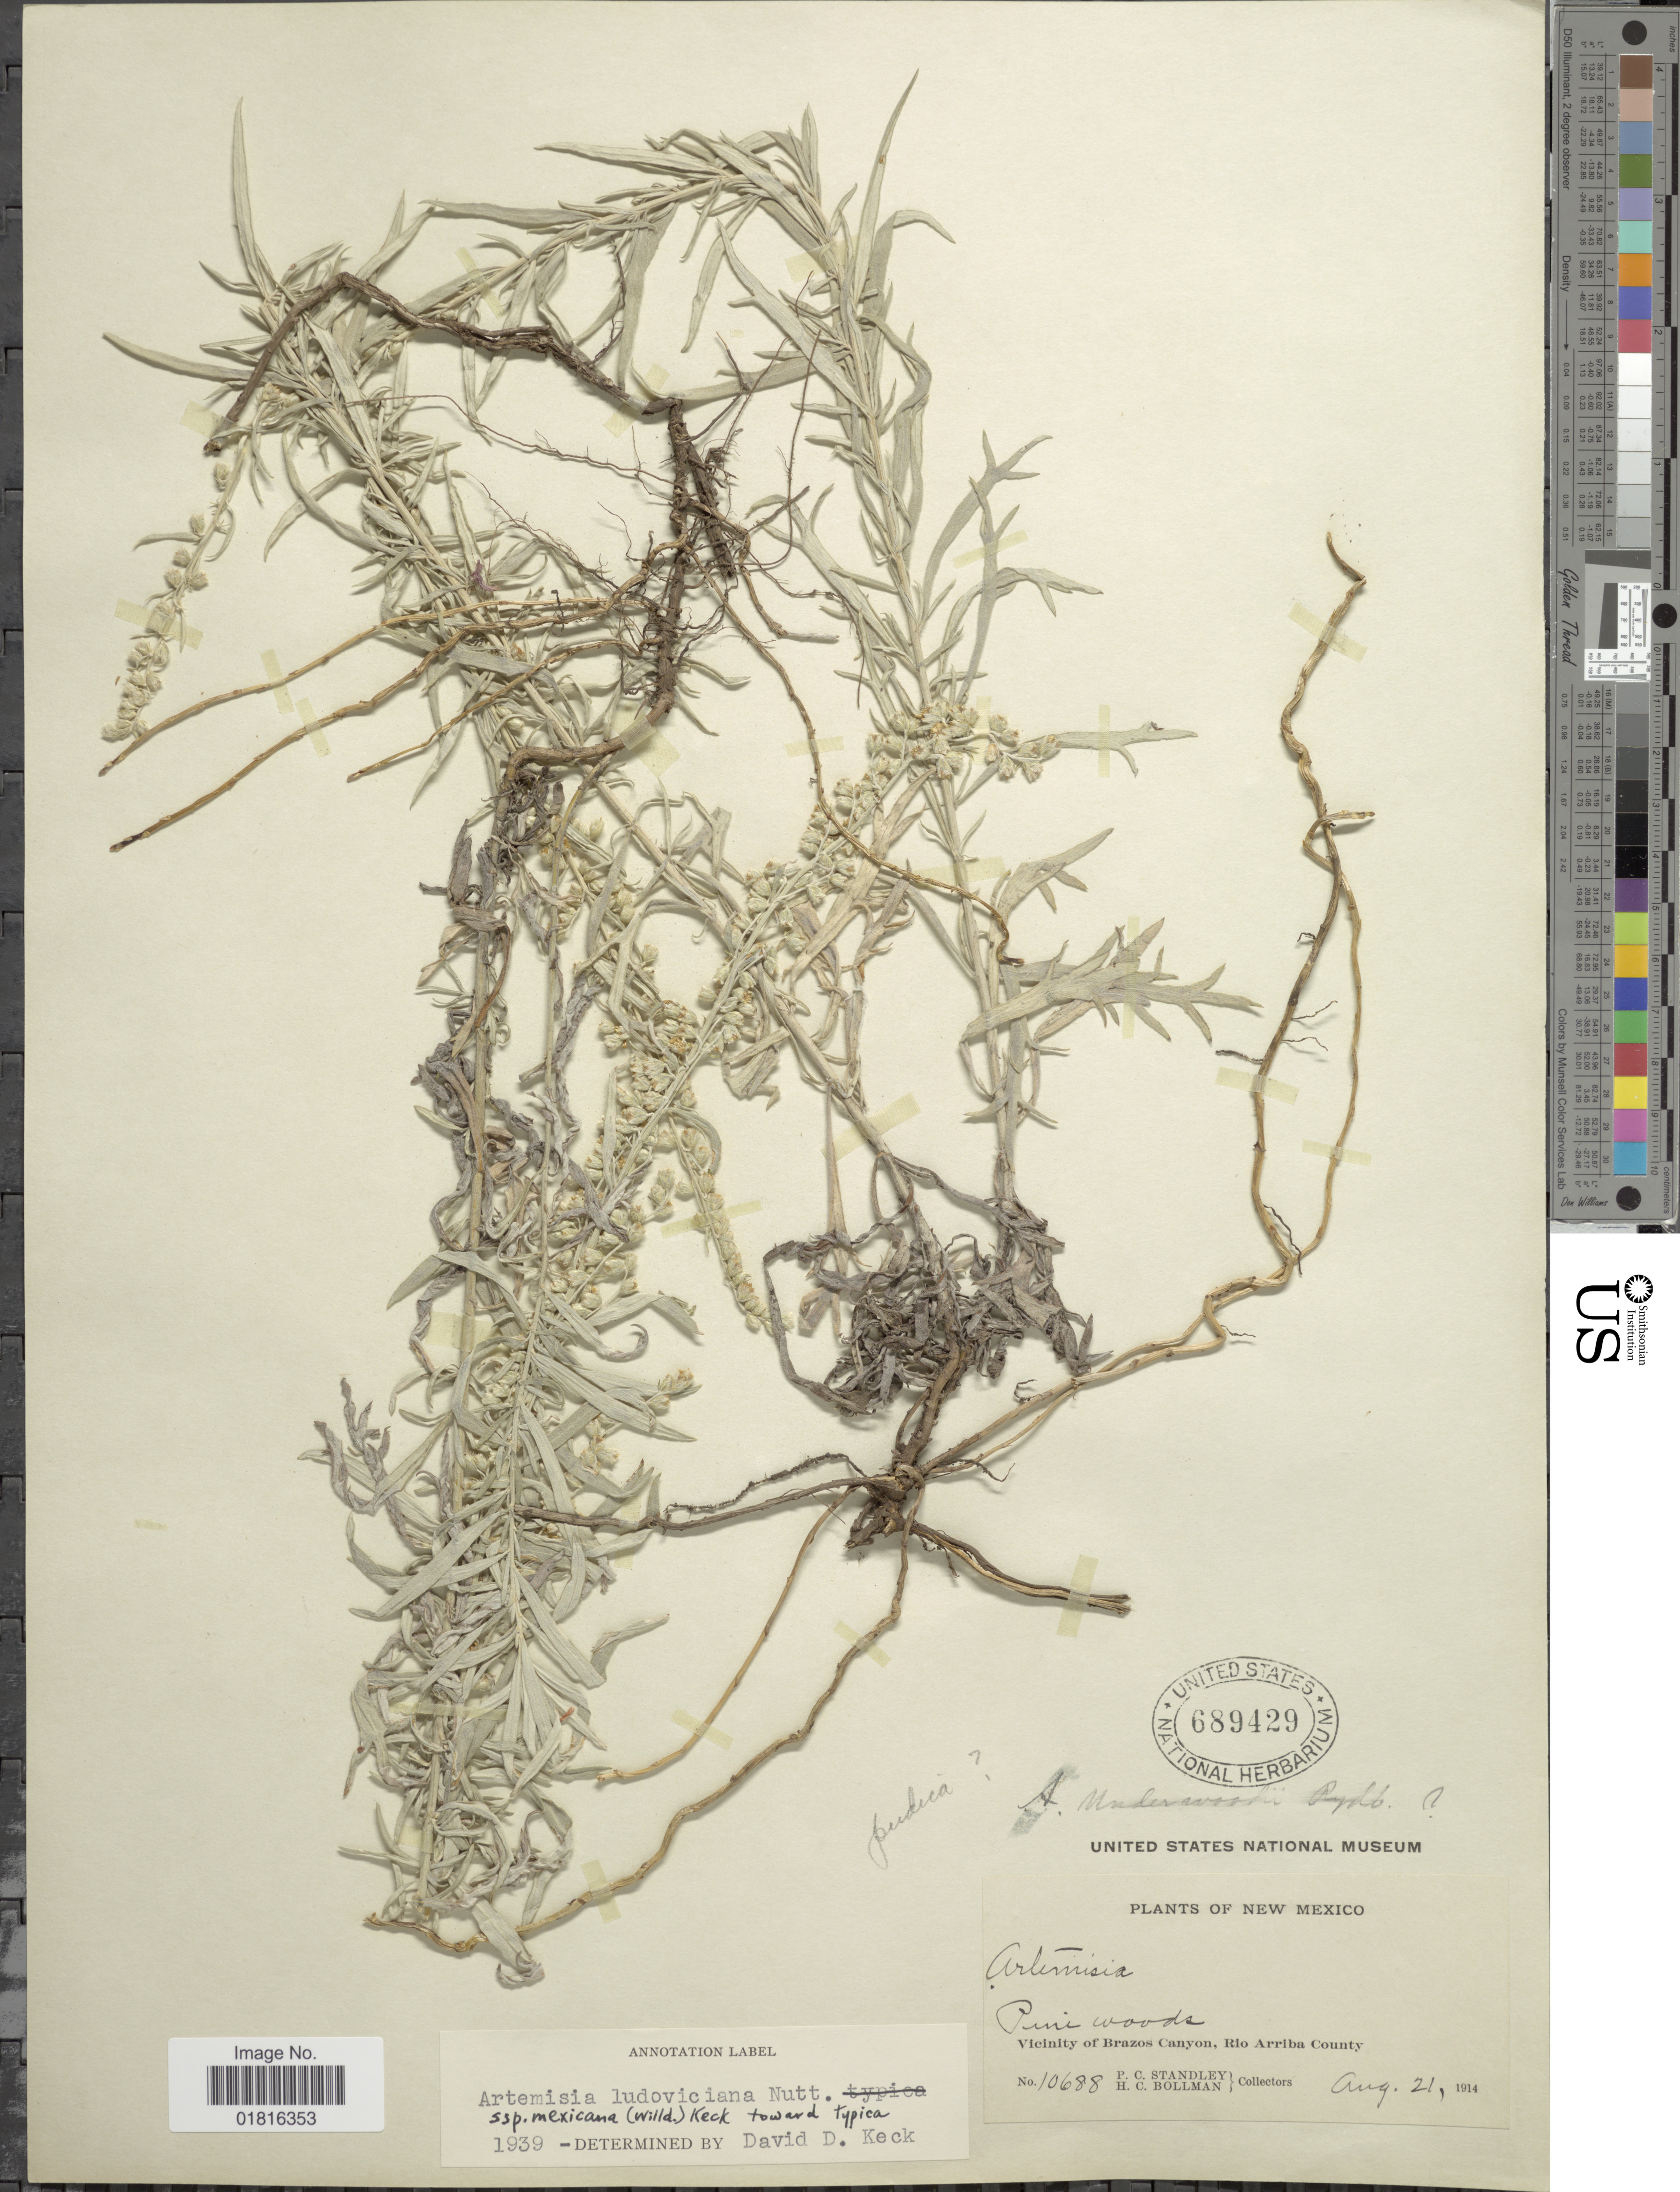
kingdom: Plantae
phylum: Tracheophyta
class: Magnoliopsida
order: Asterales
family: Asteraceae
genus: Artemisia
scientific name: Artemisia ludoviciana subsp. mexicana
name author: (Willd. ex Spreng.) D.D. Keck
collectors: P. C. Standley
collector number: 10688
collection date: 1914-08-21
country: United States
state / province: New Mexico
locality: Pine woods, Vicinity of Brazos Canyon, Rio Arriba County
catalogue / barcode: US 689429